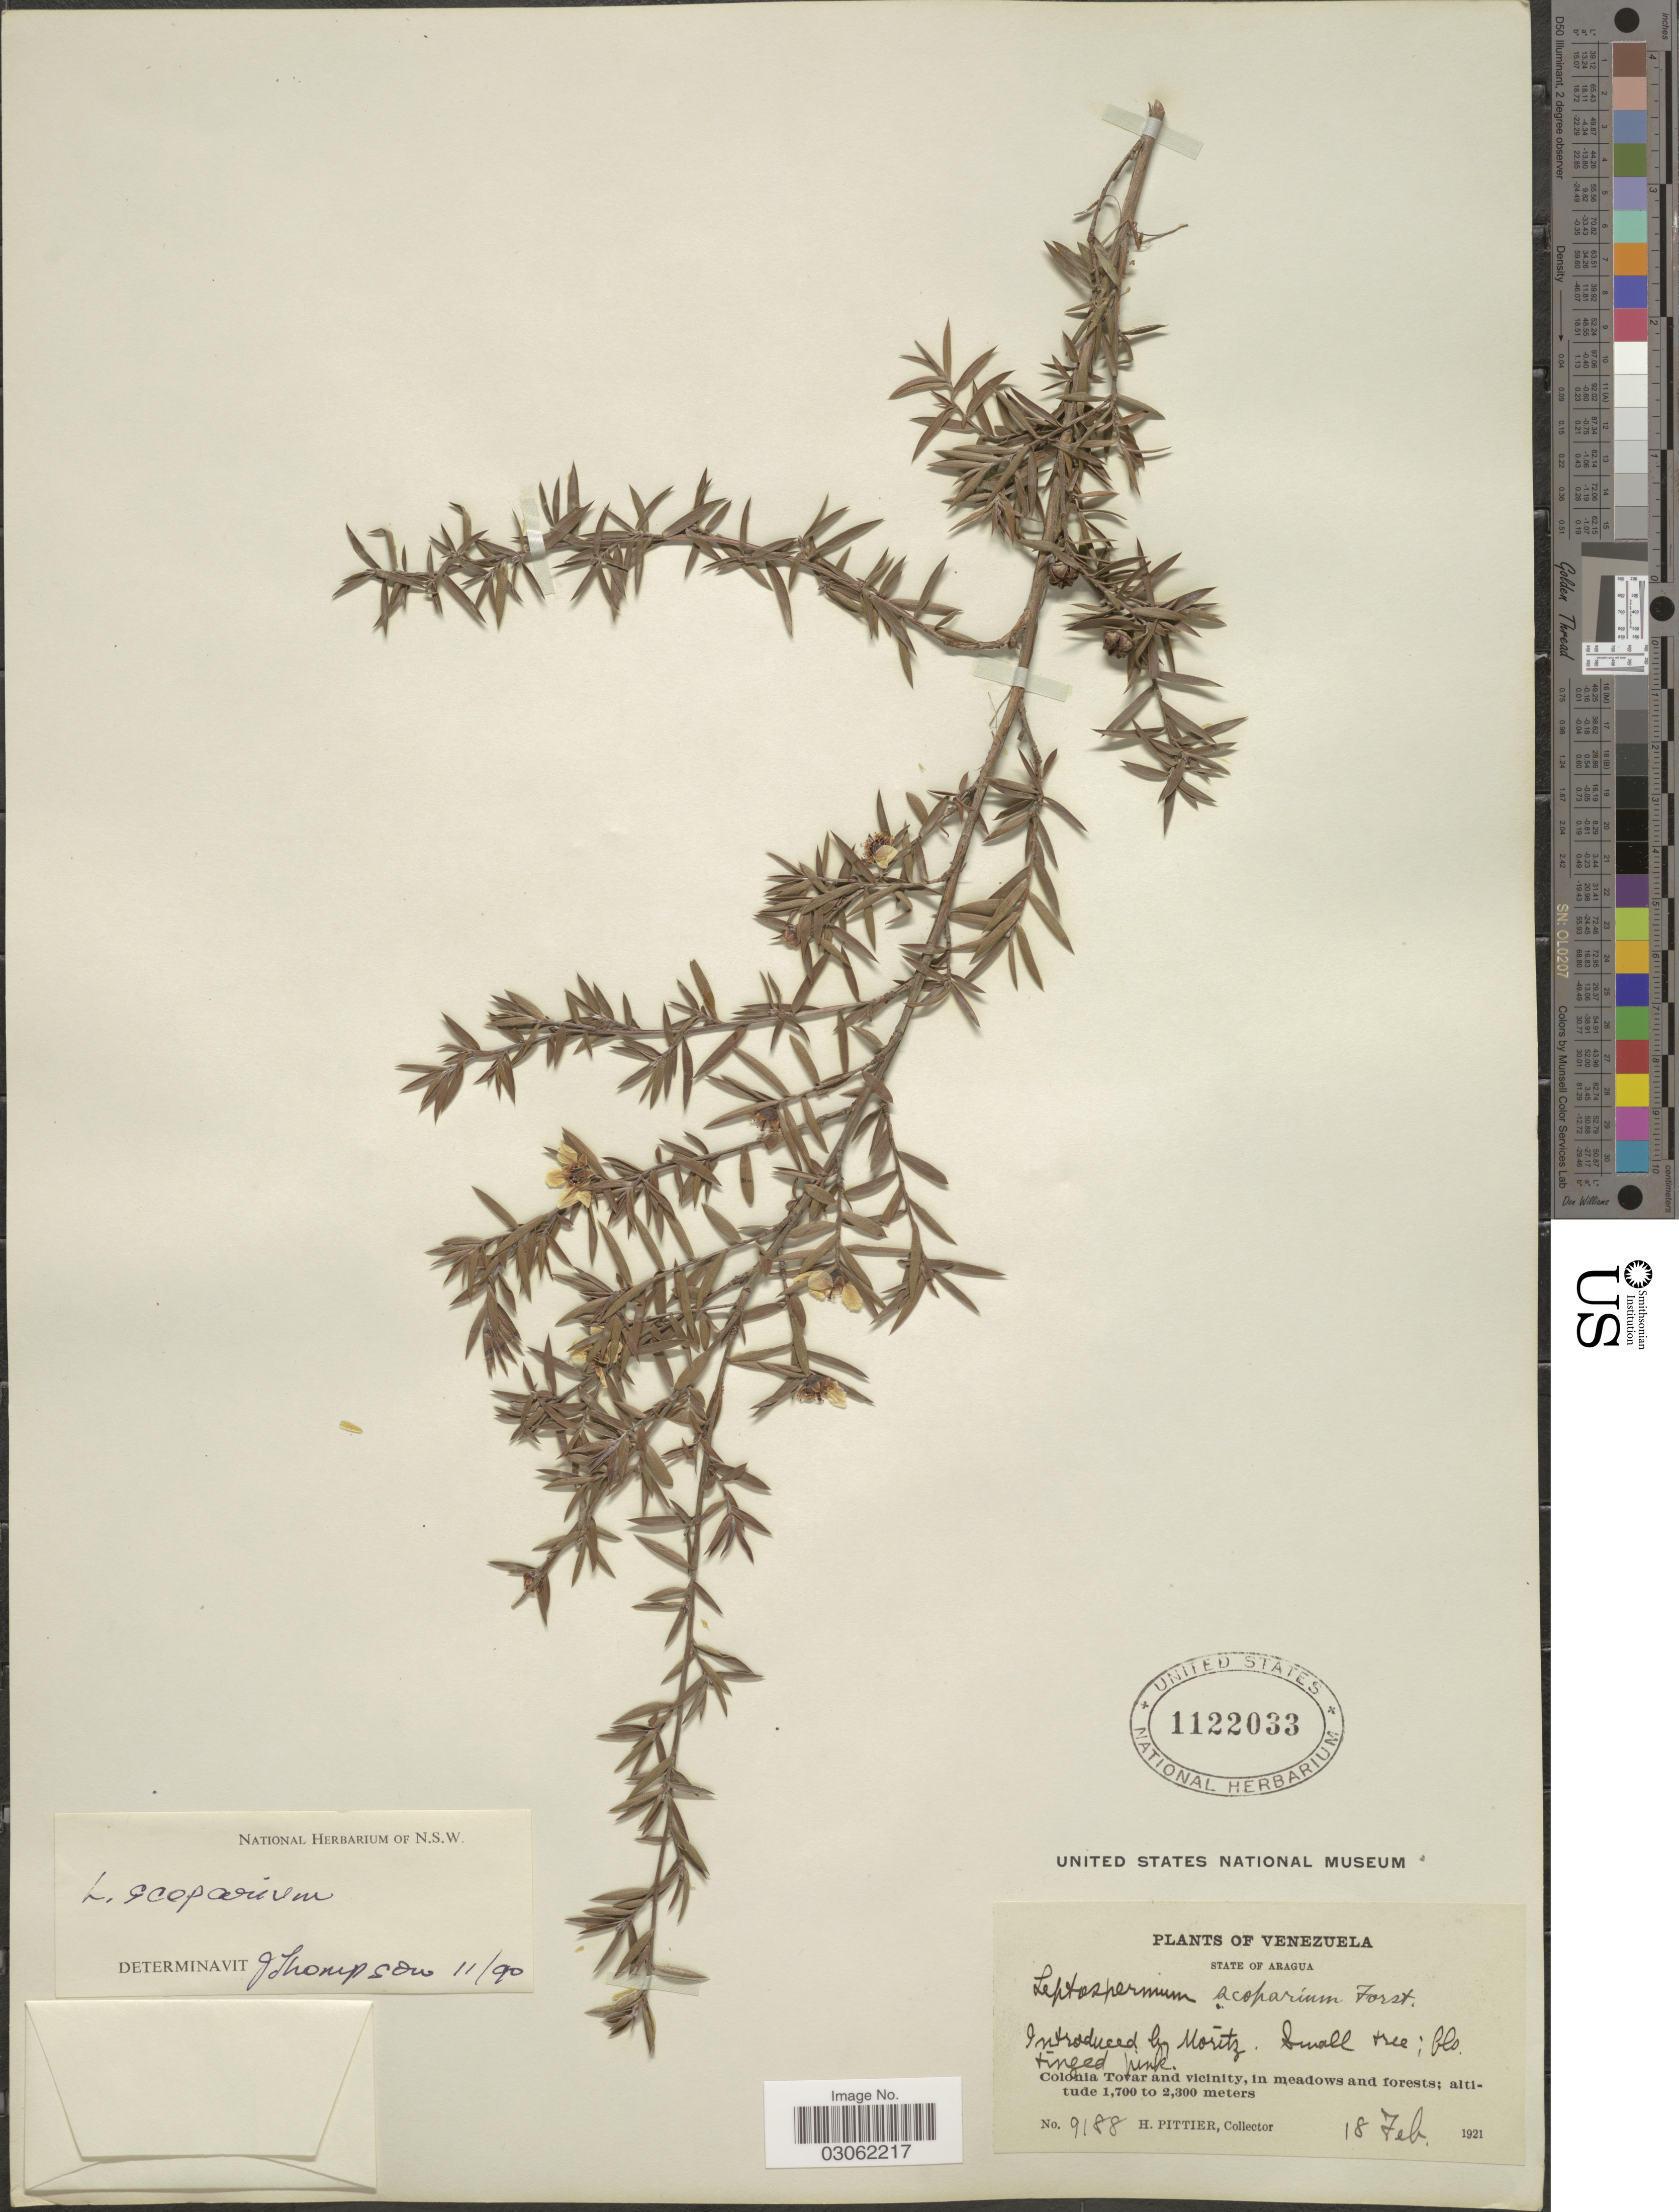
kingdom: Plantae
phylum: Tracheophyta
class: Magnoliopsida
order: Myrtales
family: Myrtaceae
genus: Leptospermum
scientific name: Leptospermum scoparium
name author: J.R. Forst. & G. Forst.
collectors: H. F. Pittier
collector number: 9188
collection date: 1921-02-18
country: Venezuela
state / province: Aragua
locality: Colonia Tovar and vicinity, in meadows and forests.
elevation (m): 1700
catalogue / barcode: US 1122033